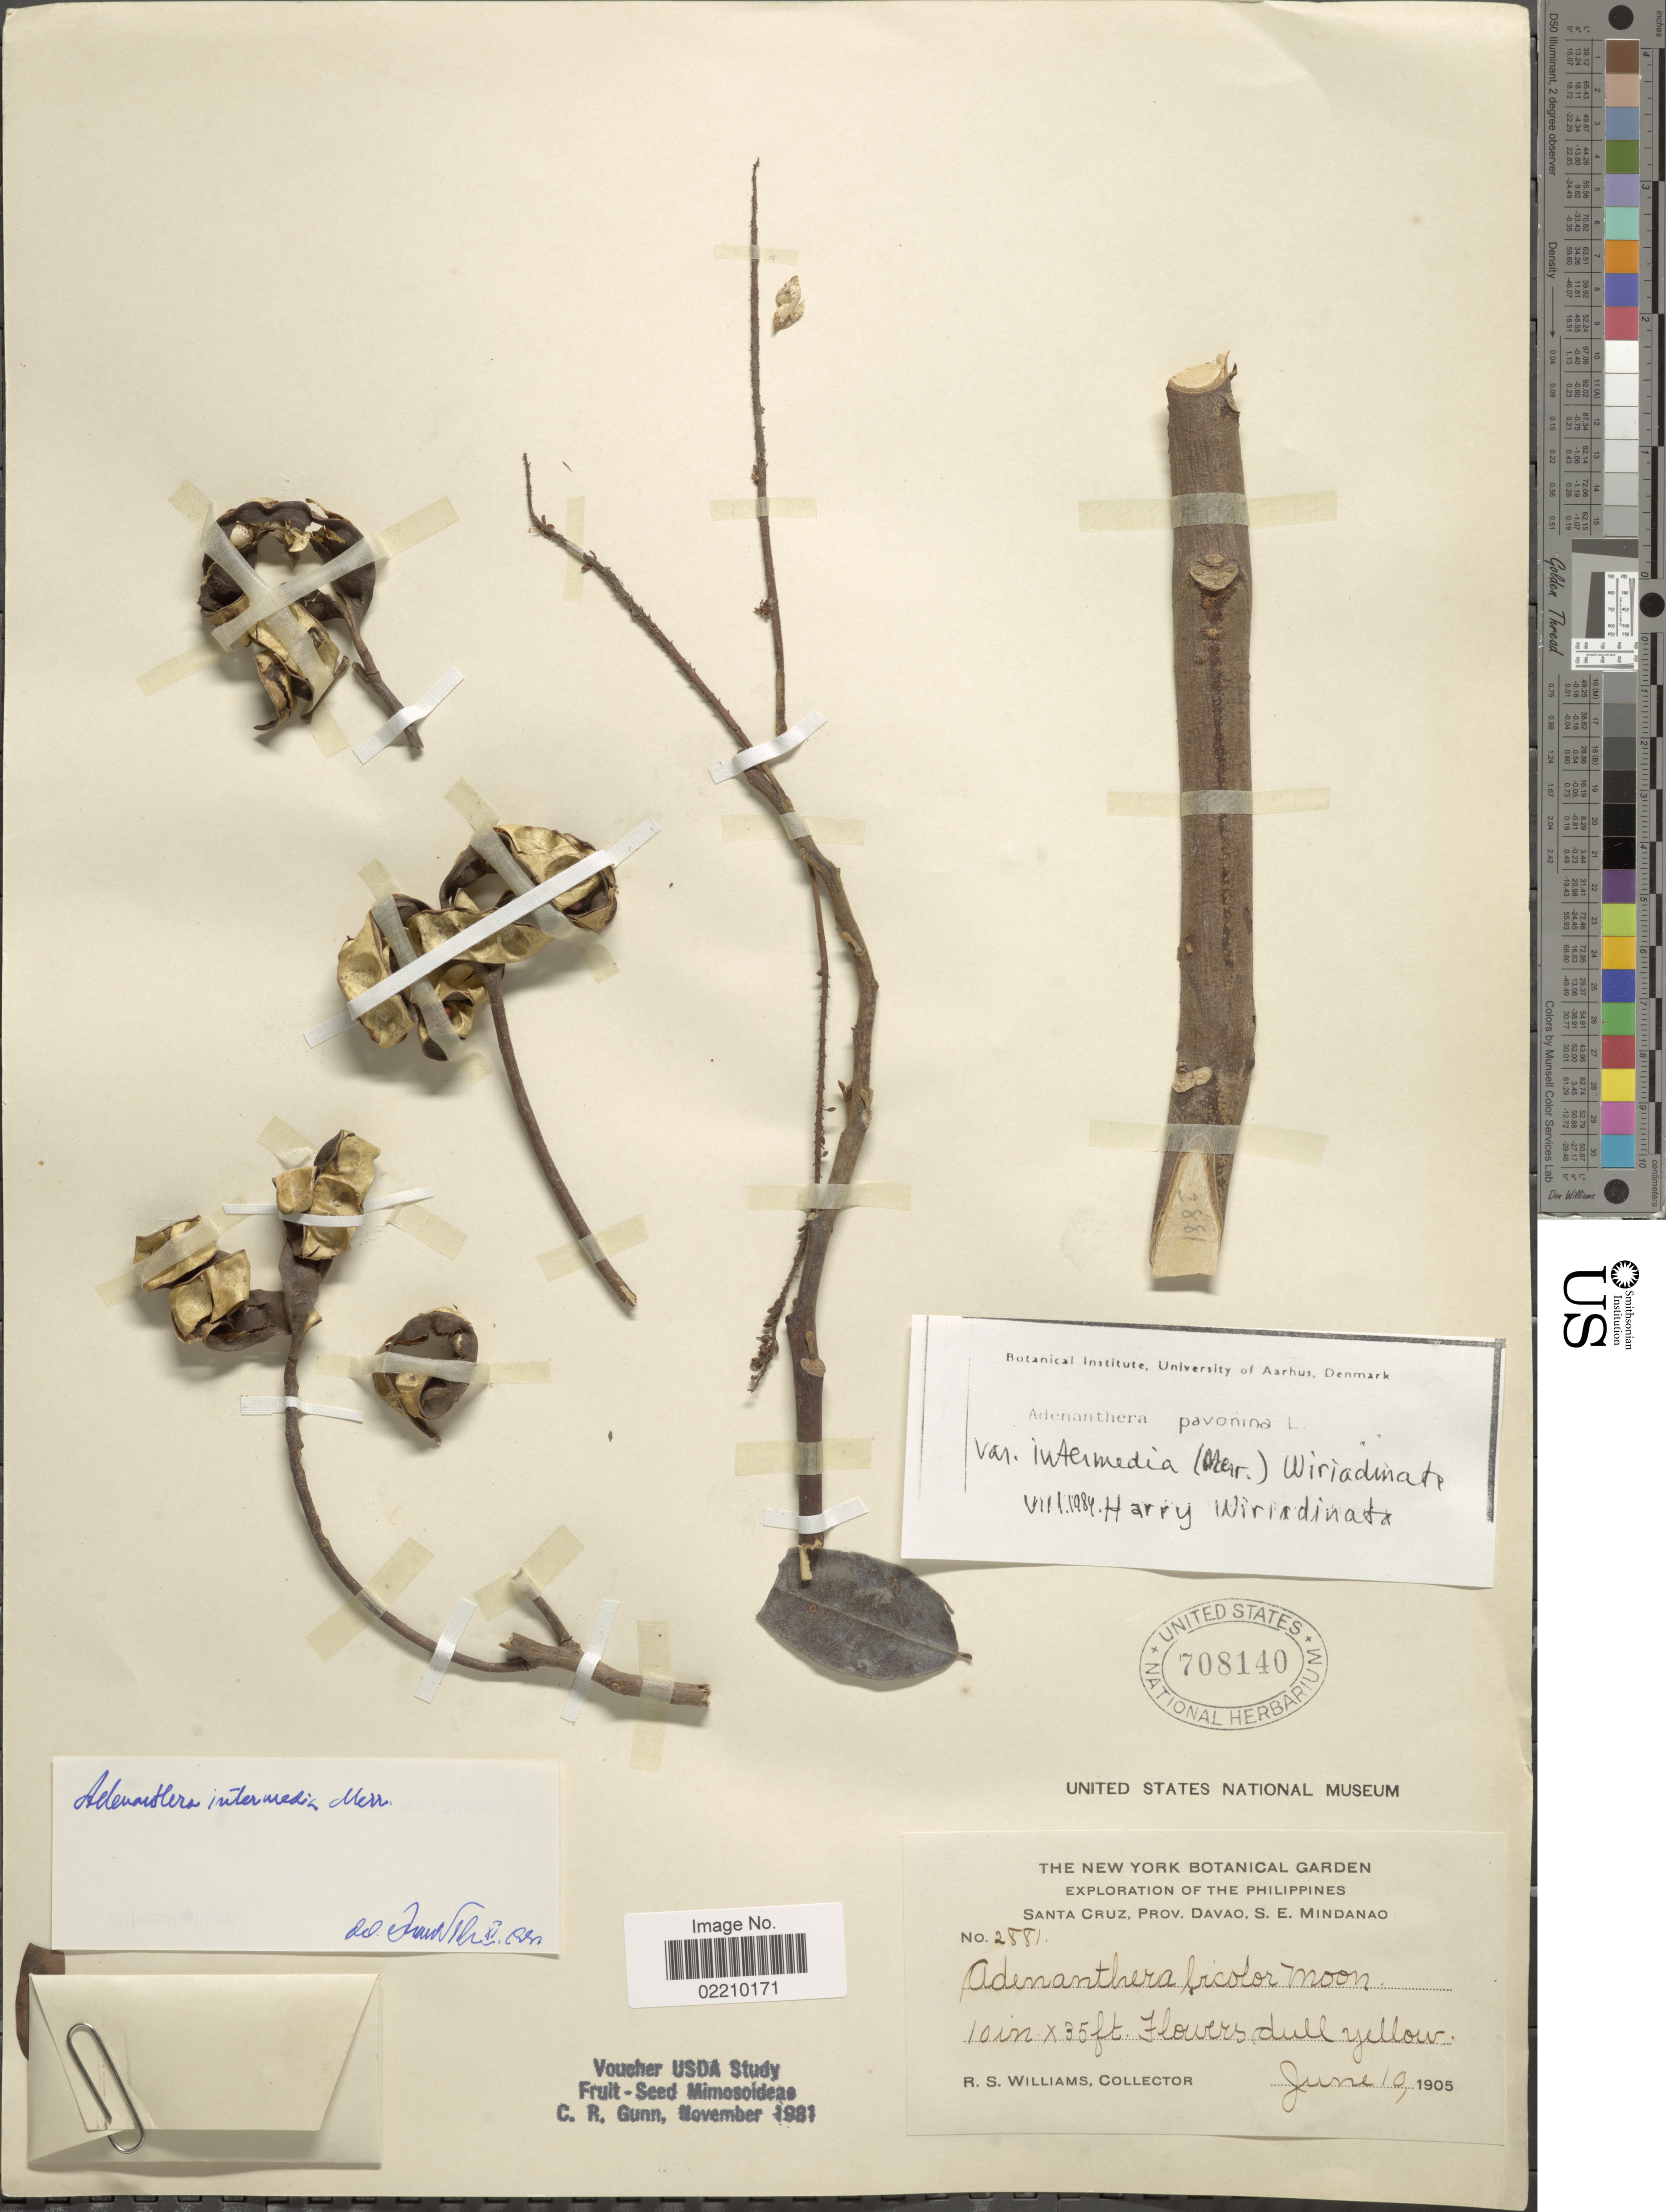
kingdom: Plantae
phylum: Tracheophyta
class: Magnoliopsida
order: Fabales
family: Fabaceae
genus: Adenanthera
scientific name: Adenanthera intermedia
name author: Merr.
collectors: R. S. Williams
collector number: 2881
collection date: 1905-06-10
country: Philippines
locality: Santa Cruz, Prov. Davao, S. E. Mindanao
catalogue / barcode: US 708140